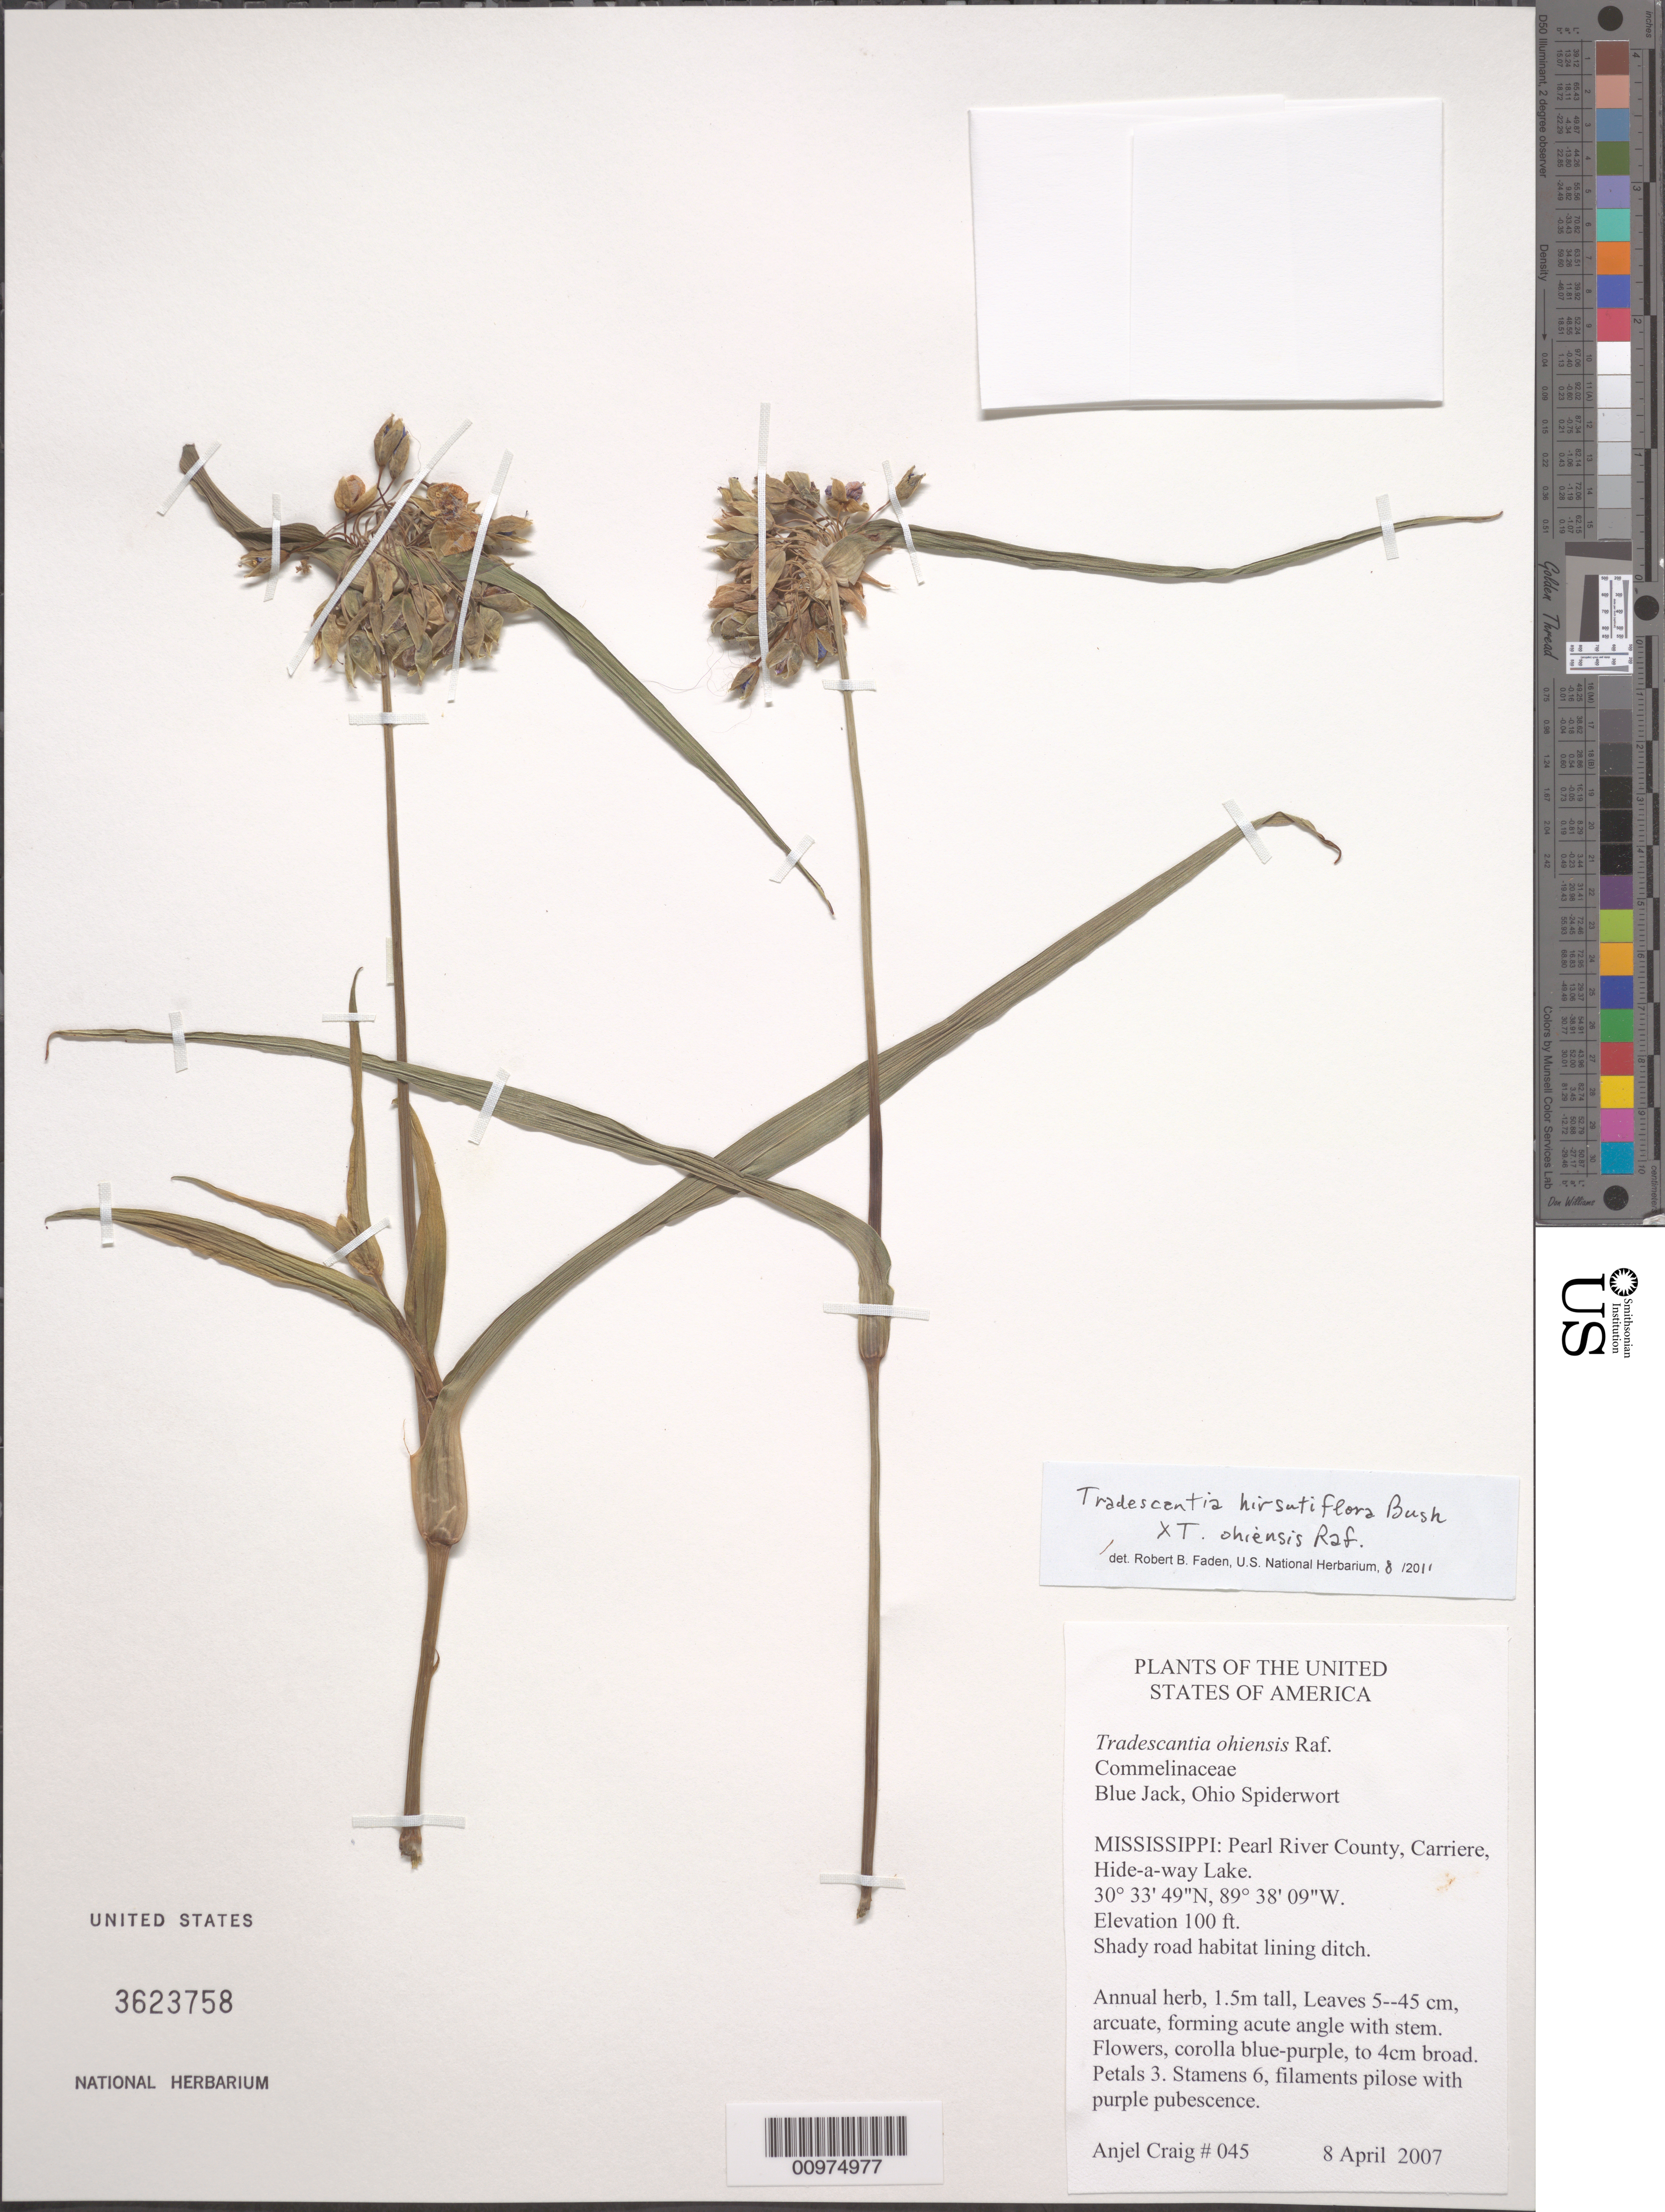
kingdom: Plantae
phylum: Tracheophyta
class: Liliopsida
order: Commelinales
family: Commelinaceae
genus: Tradescantia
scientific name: Tradescantia hirsutiflora x T. ohiensis Raf.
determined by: Faden, Robert B., (US), Smithsonian Institution - National Museum of Natural History (UNITED STATES)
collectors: A. Craig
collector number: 045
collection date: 2007-04-08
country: United States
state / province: Mississippi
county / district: Pearl River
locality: Hide-a-way Lake.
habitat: Shady road habitat lining ditch.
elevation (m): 30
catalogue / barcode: US 3623758